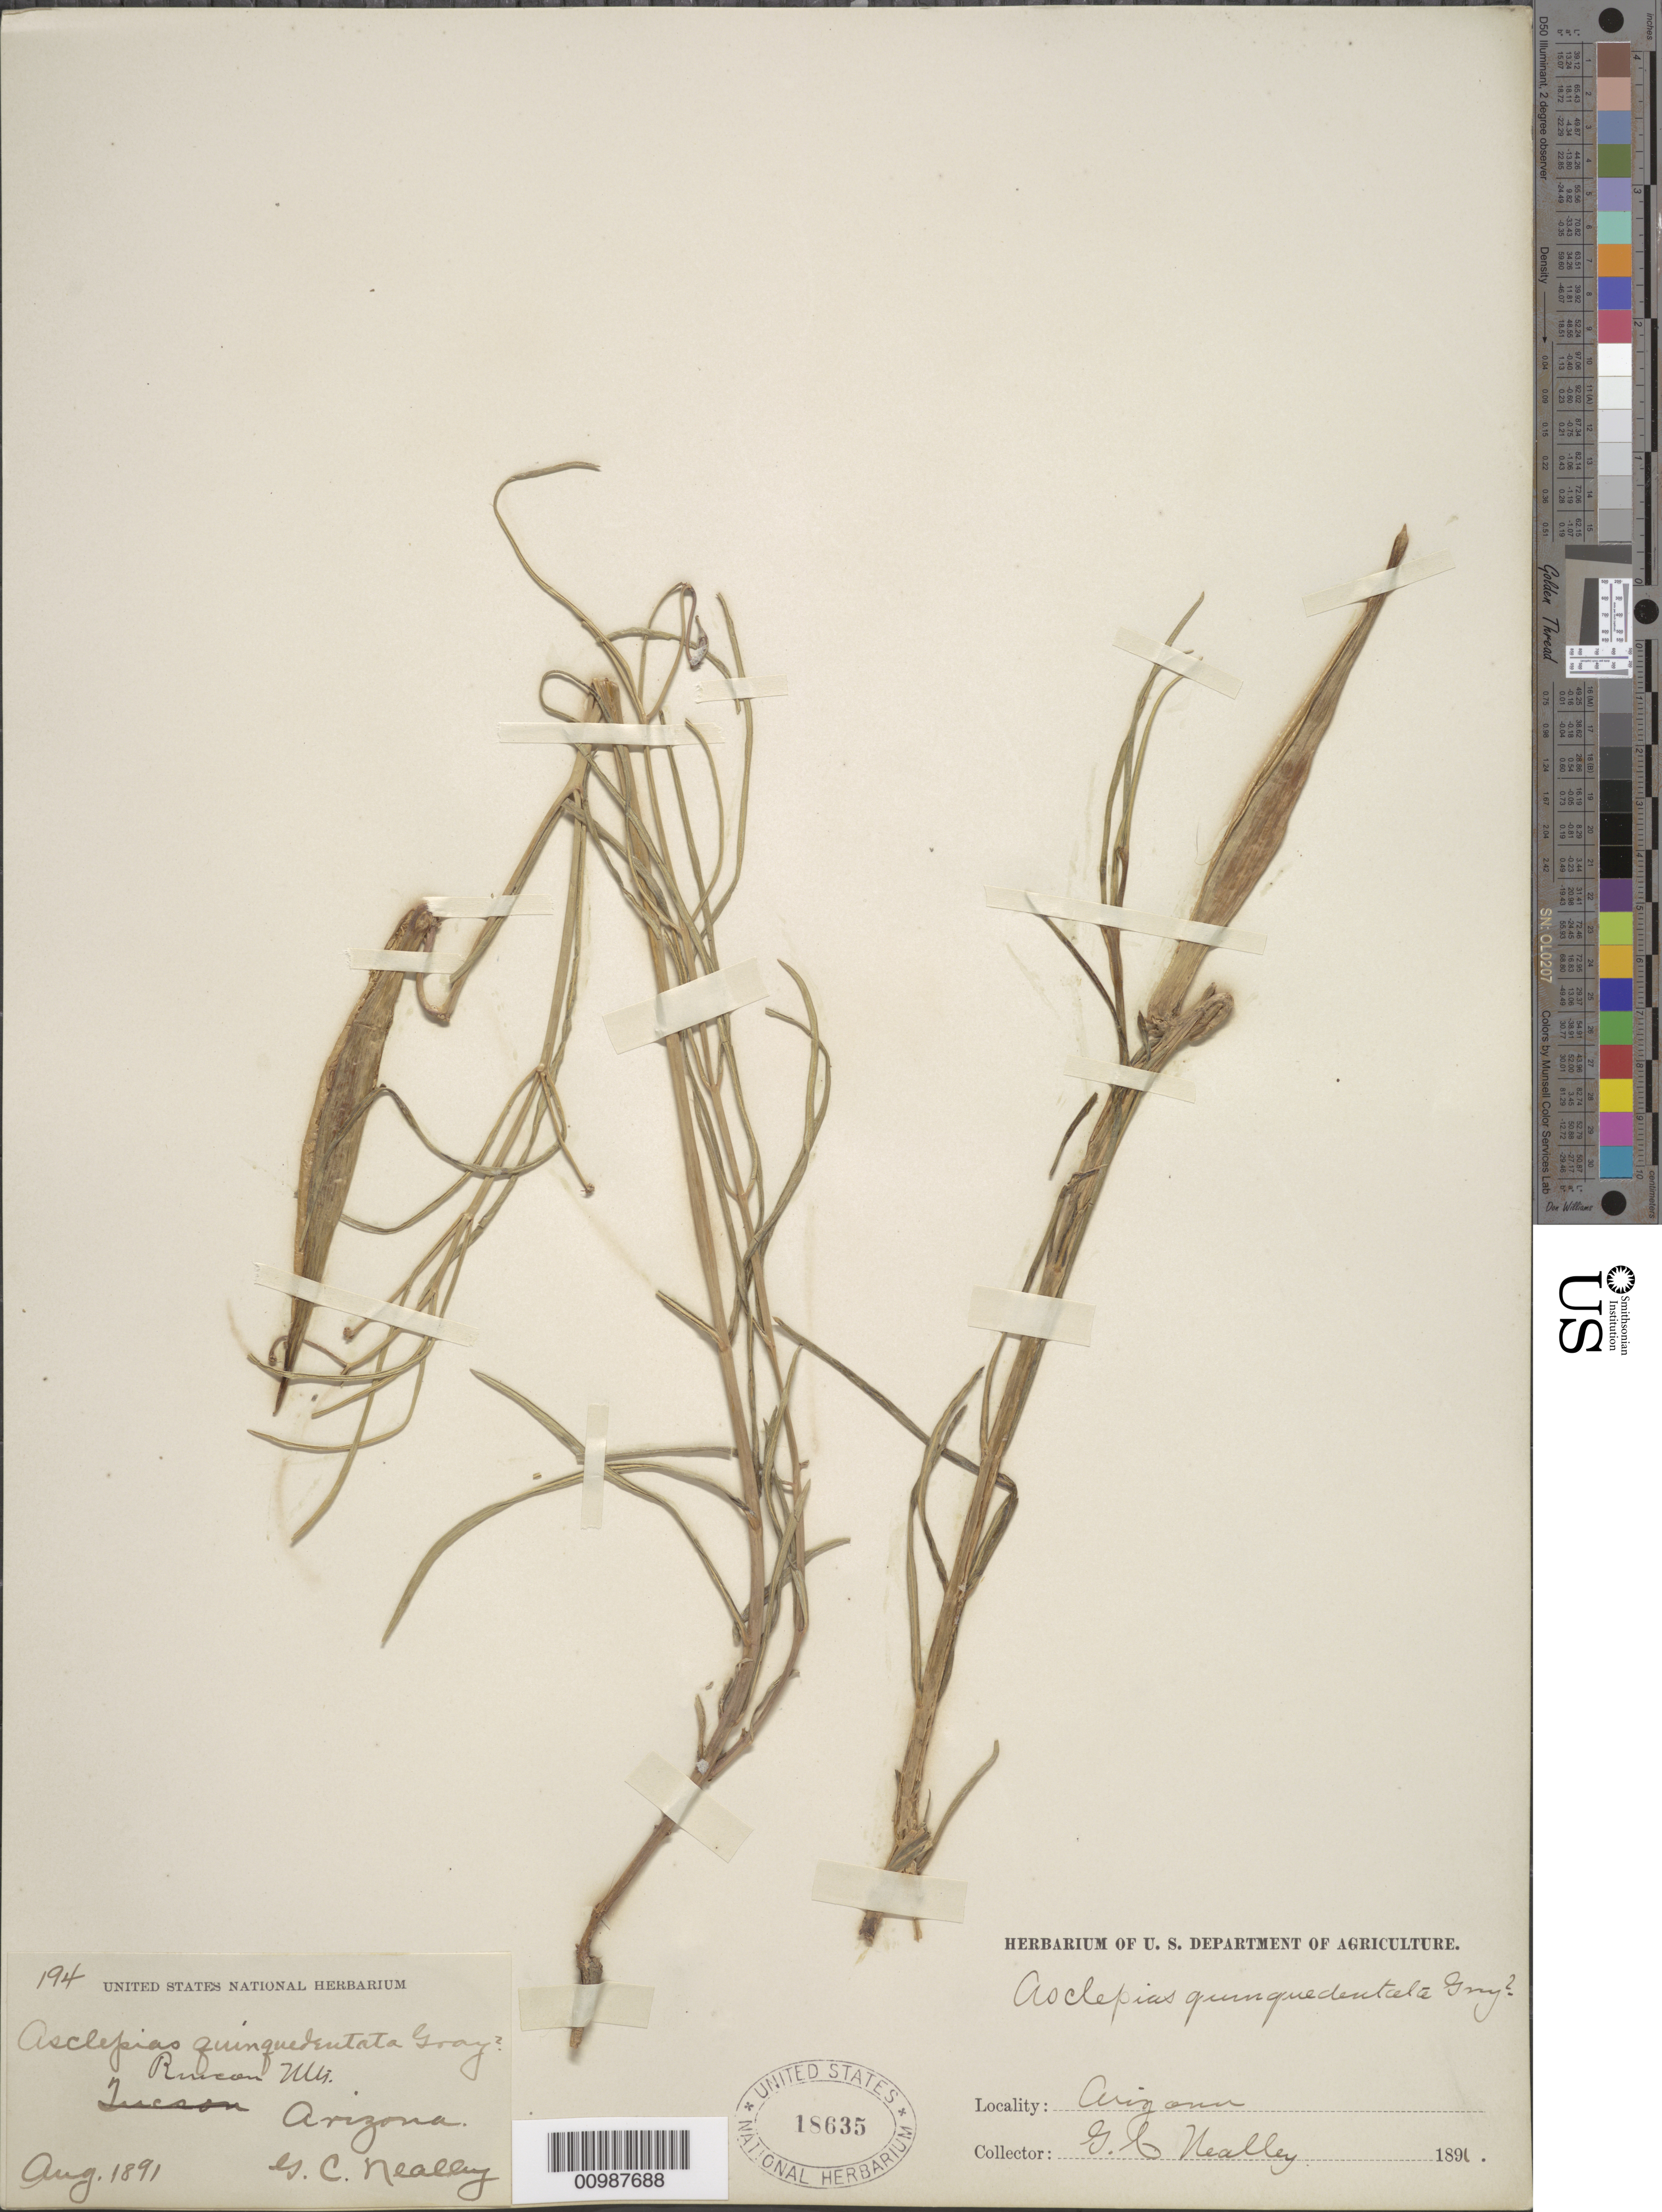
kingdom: Plantae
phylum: Tracheophyta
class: Magnoliopsida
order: Gentianales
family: Apocynaceae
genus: Asclepias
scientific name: Asclepias quinquedentata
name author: A. Gray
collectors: G. C. Nealley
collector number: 194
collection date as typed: Aug 1891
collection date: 1891-08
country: United States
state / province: Arizona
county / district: Pima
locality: Tucson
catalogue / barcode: US 18635